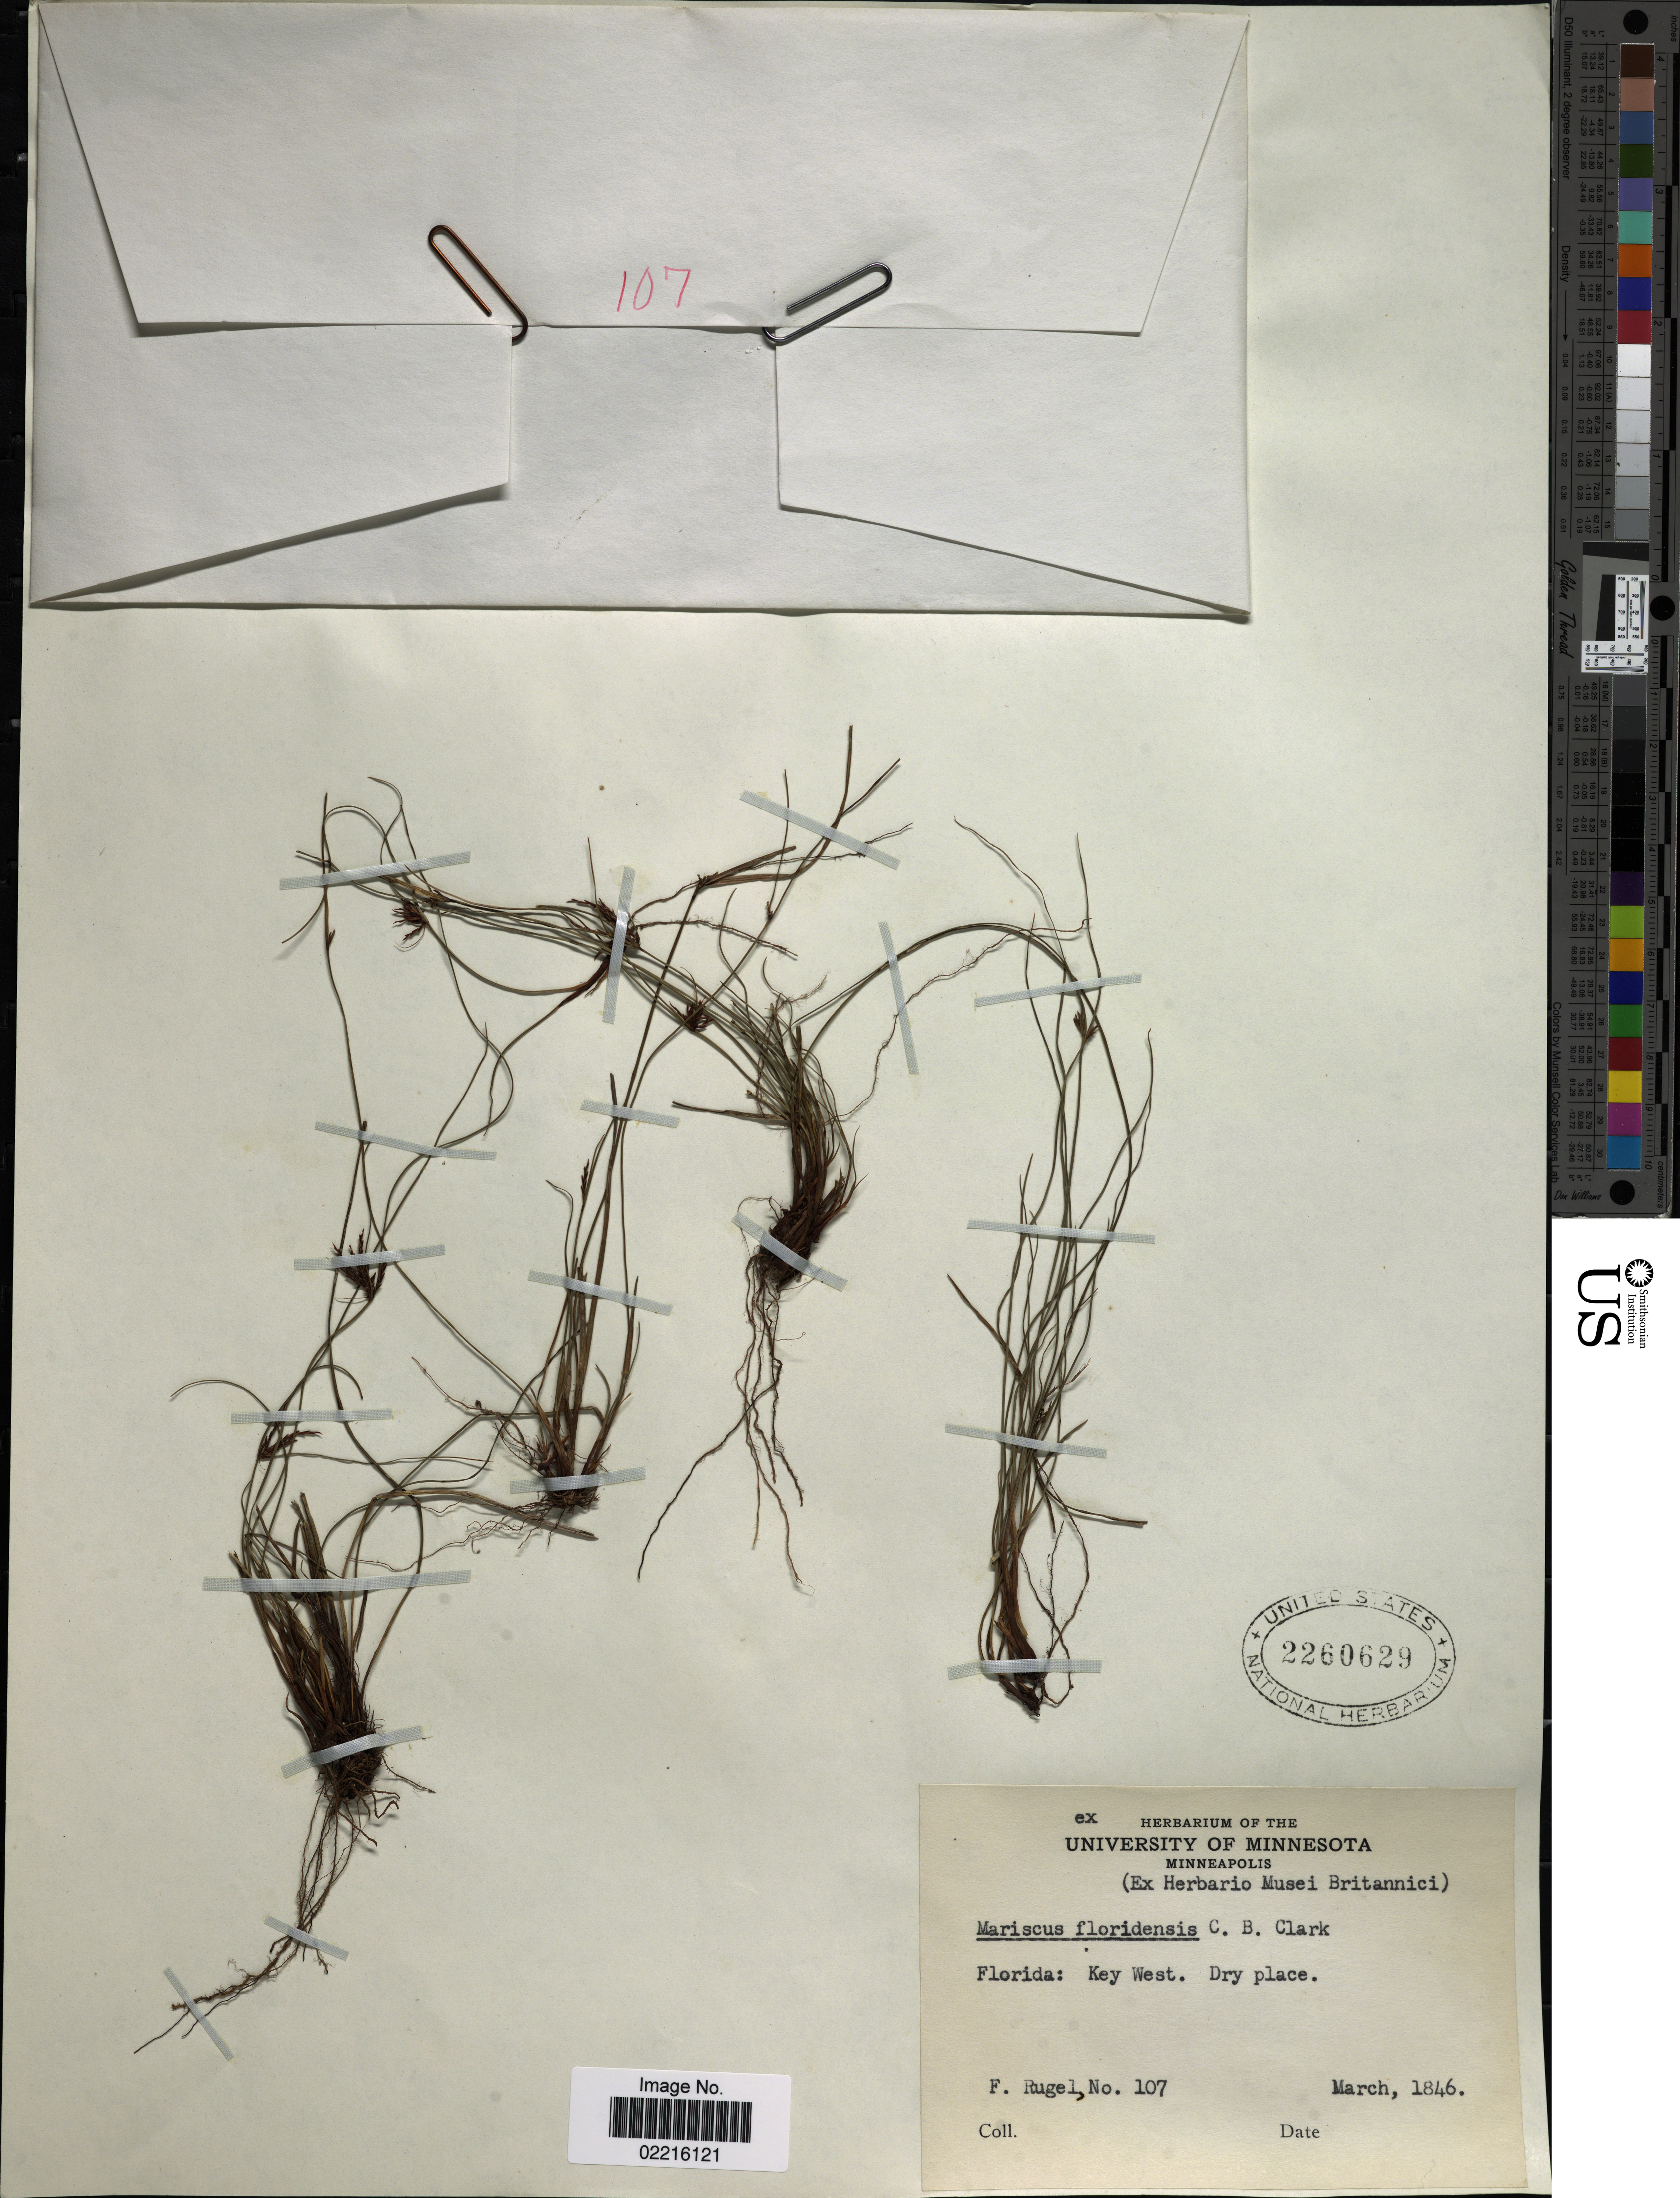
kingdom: Plantae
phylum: Tracheophyta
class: Liliopsida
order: Poales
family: Cyperaceae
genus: Cyperus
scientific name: Cyperus floridanus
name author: Britton in Small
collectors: F. Rugel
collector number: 107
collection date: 1846-03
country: United States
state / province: Florida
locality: Key West. Dry place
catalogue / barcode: US 2260629